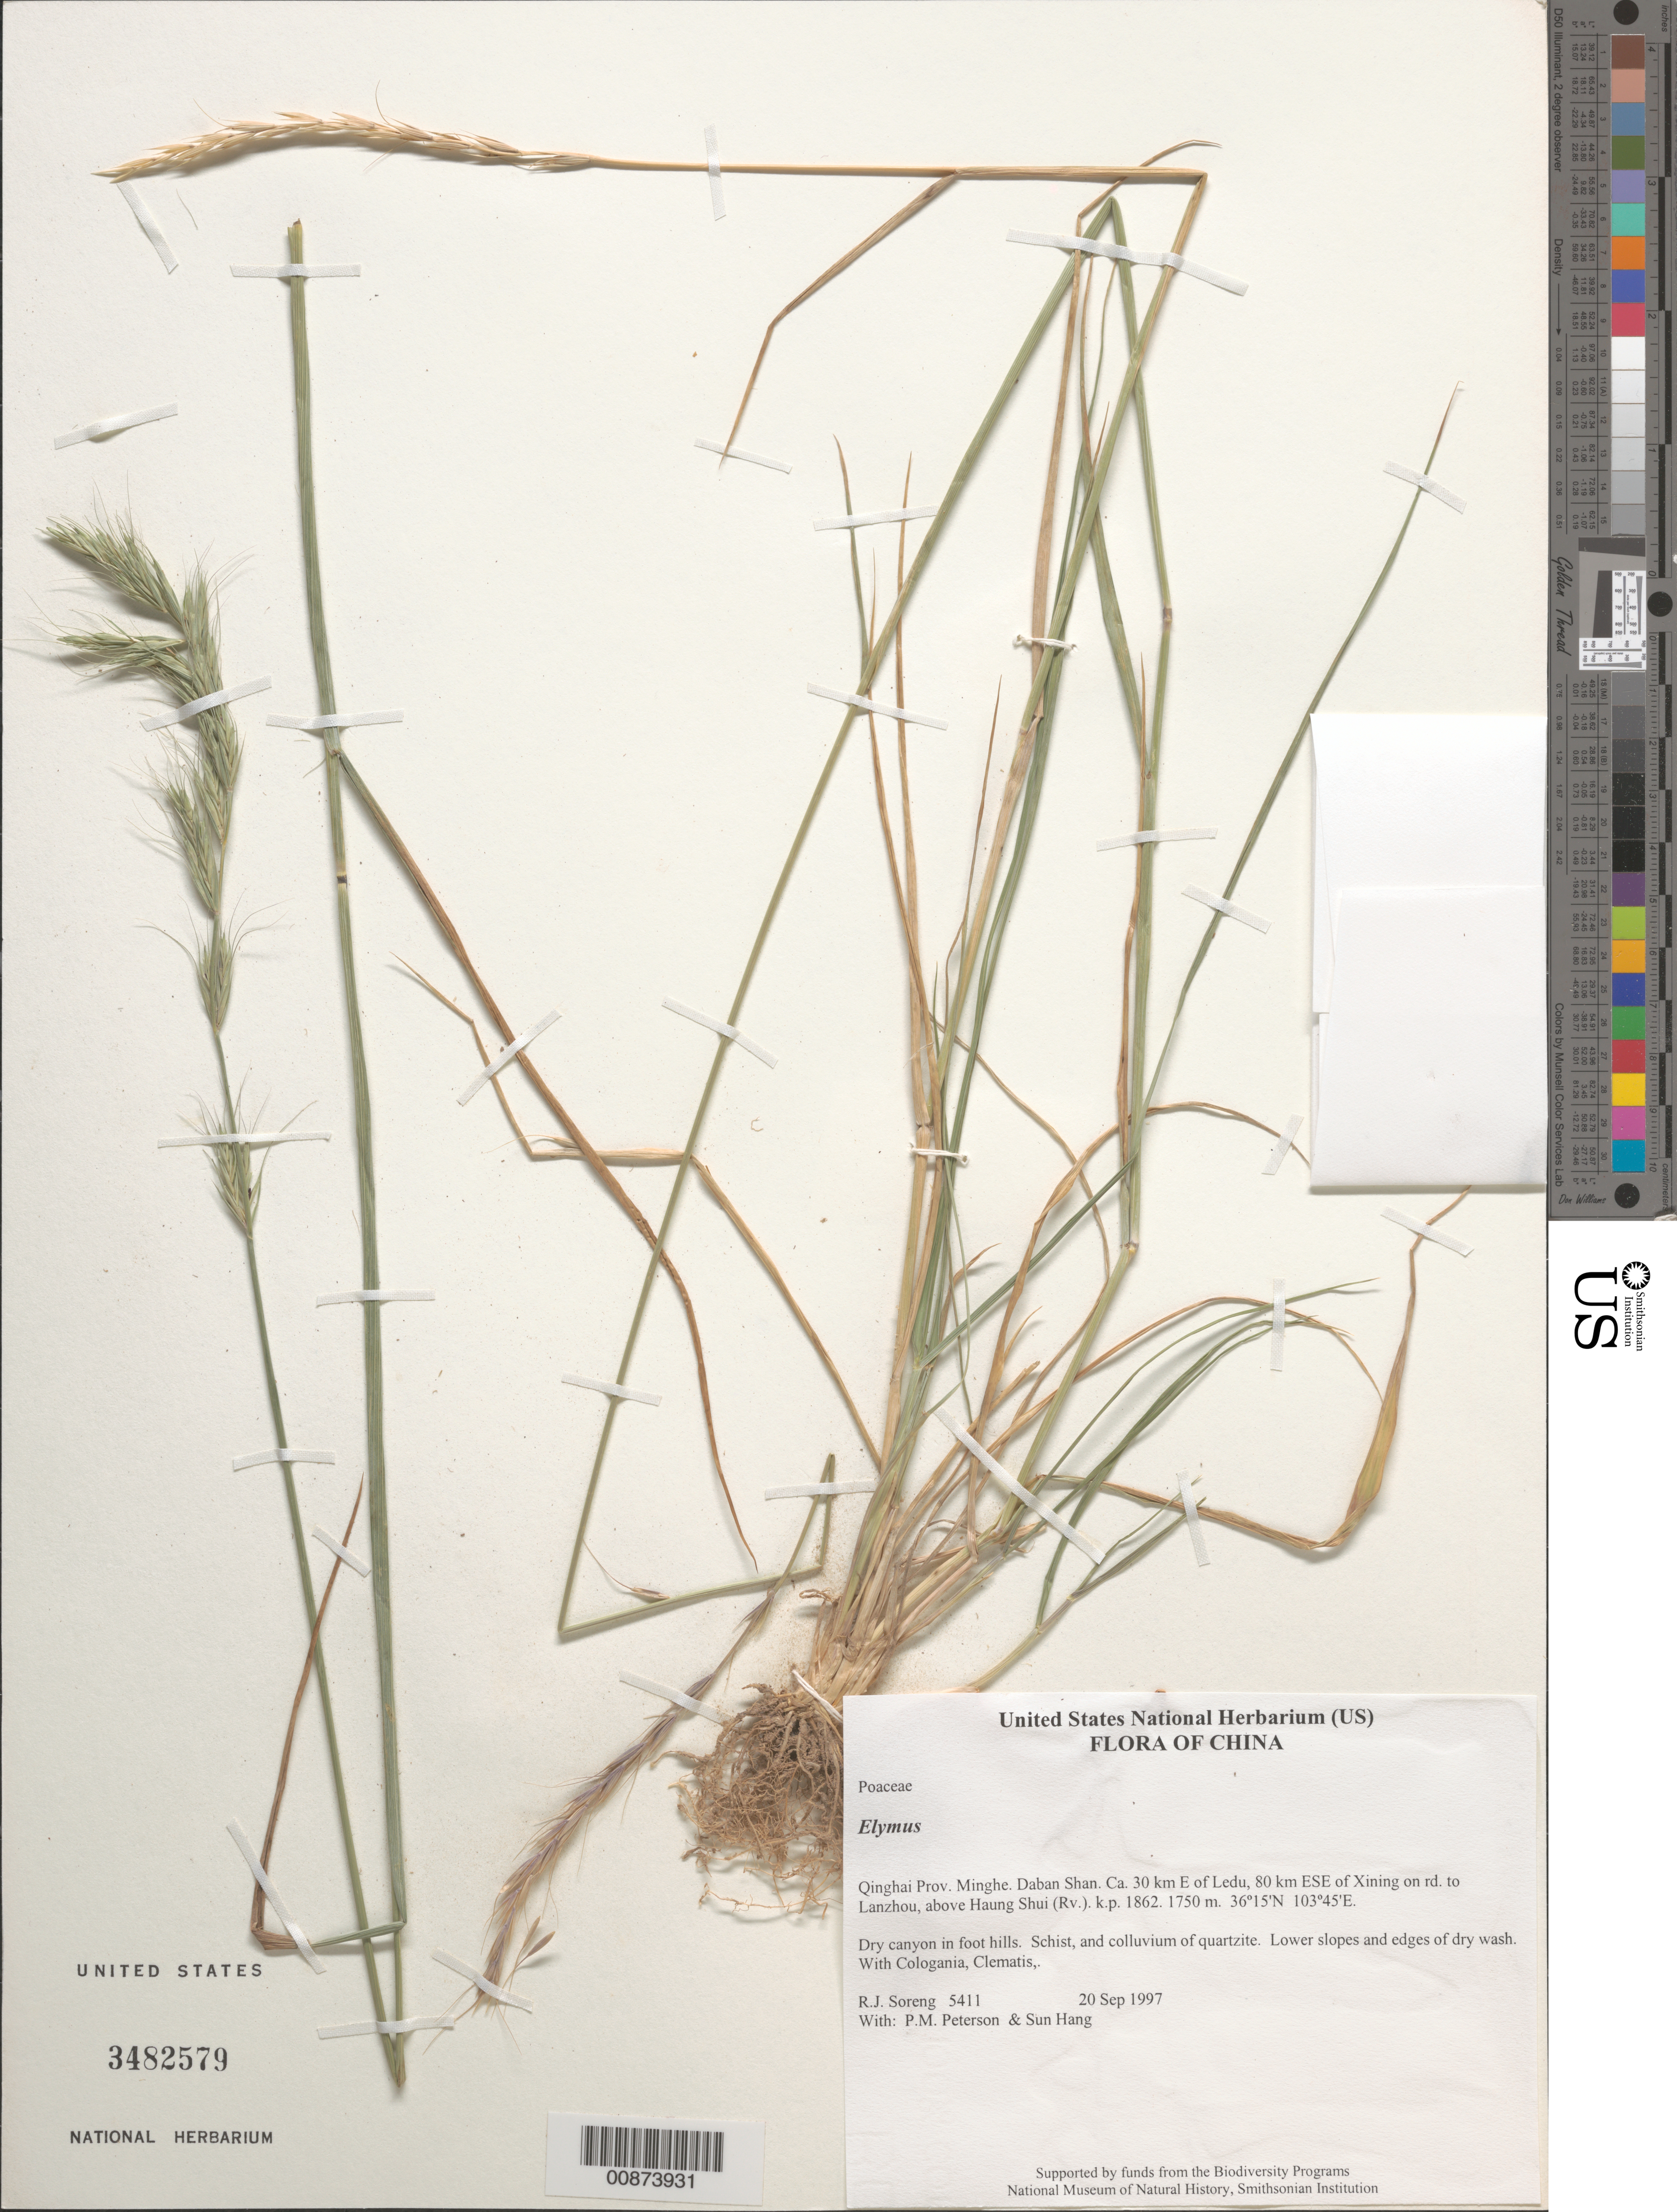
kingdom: Plantae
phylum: Tracheophyta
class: Liliopsida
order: Poales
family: Poaceae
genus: Elymus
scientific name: Elymus sp.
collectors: R. J. Soreng, P. M. Peterson & Sun Hang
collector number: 5411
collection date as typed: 20 Sep 1997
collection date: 1997-09-20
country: China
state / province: Qinghai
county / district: Minghe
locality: Daban Shan. Ca. 30 km E of Ledu, 80 km ESE of Xining on rd. to Lanzhou, above Haung Shui (Rv.). k.p. 1862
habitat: Dry canyon in foot hills. Schist, and colluvium of quartzite. Lower slopes and edges of dry wash. With Cologania, Clematis,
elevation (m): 1750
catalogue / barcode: US 3482579